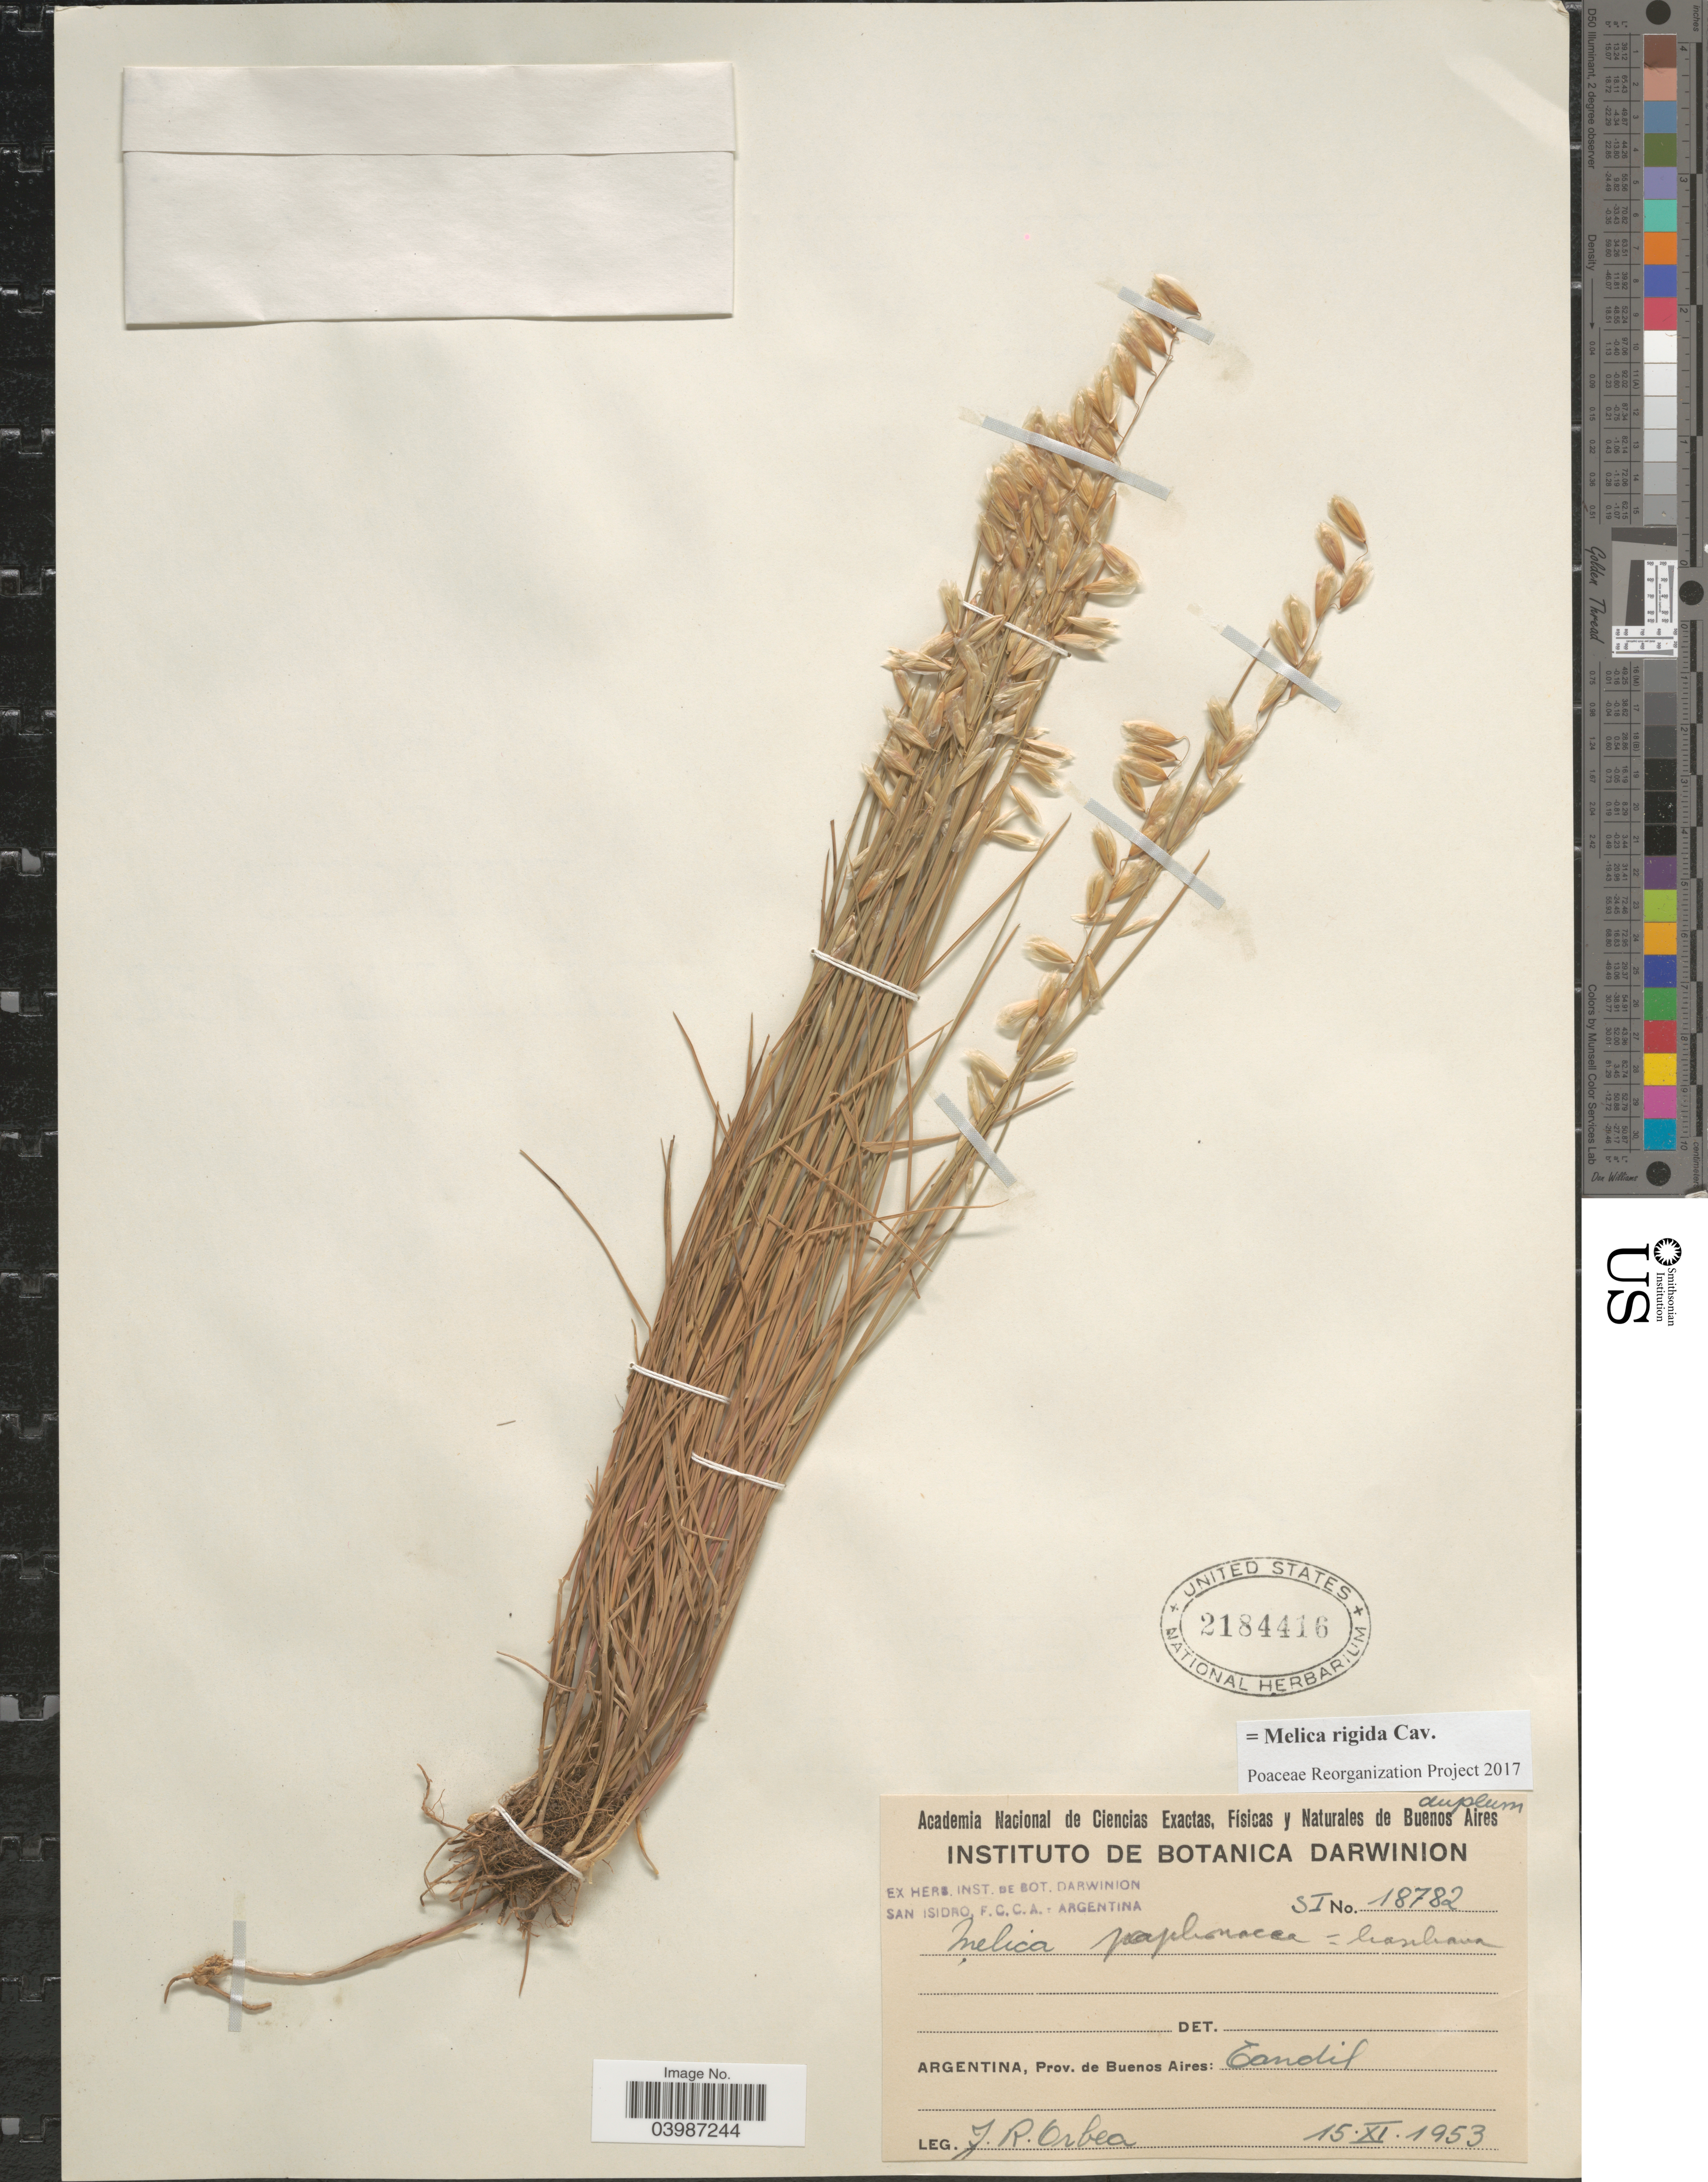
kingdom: Plantae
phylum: Tracheophyta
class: Liliopsida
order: Poales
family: Poaceae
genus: Melica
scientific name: Melica rigida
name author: Cav.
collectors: J. Orbea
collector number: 18782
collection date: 1953-11-15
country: Argentina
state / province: Buenos Aires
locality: Tandil.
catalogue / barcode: US 2184416